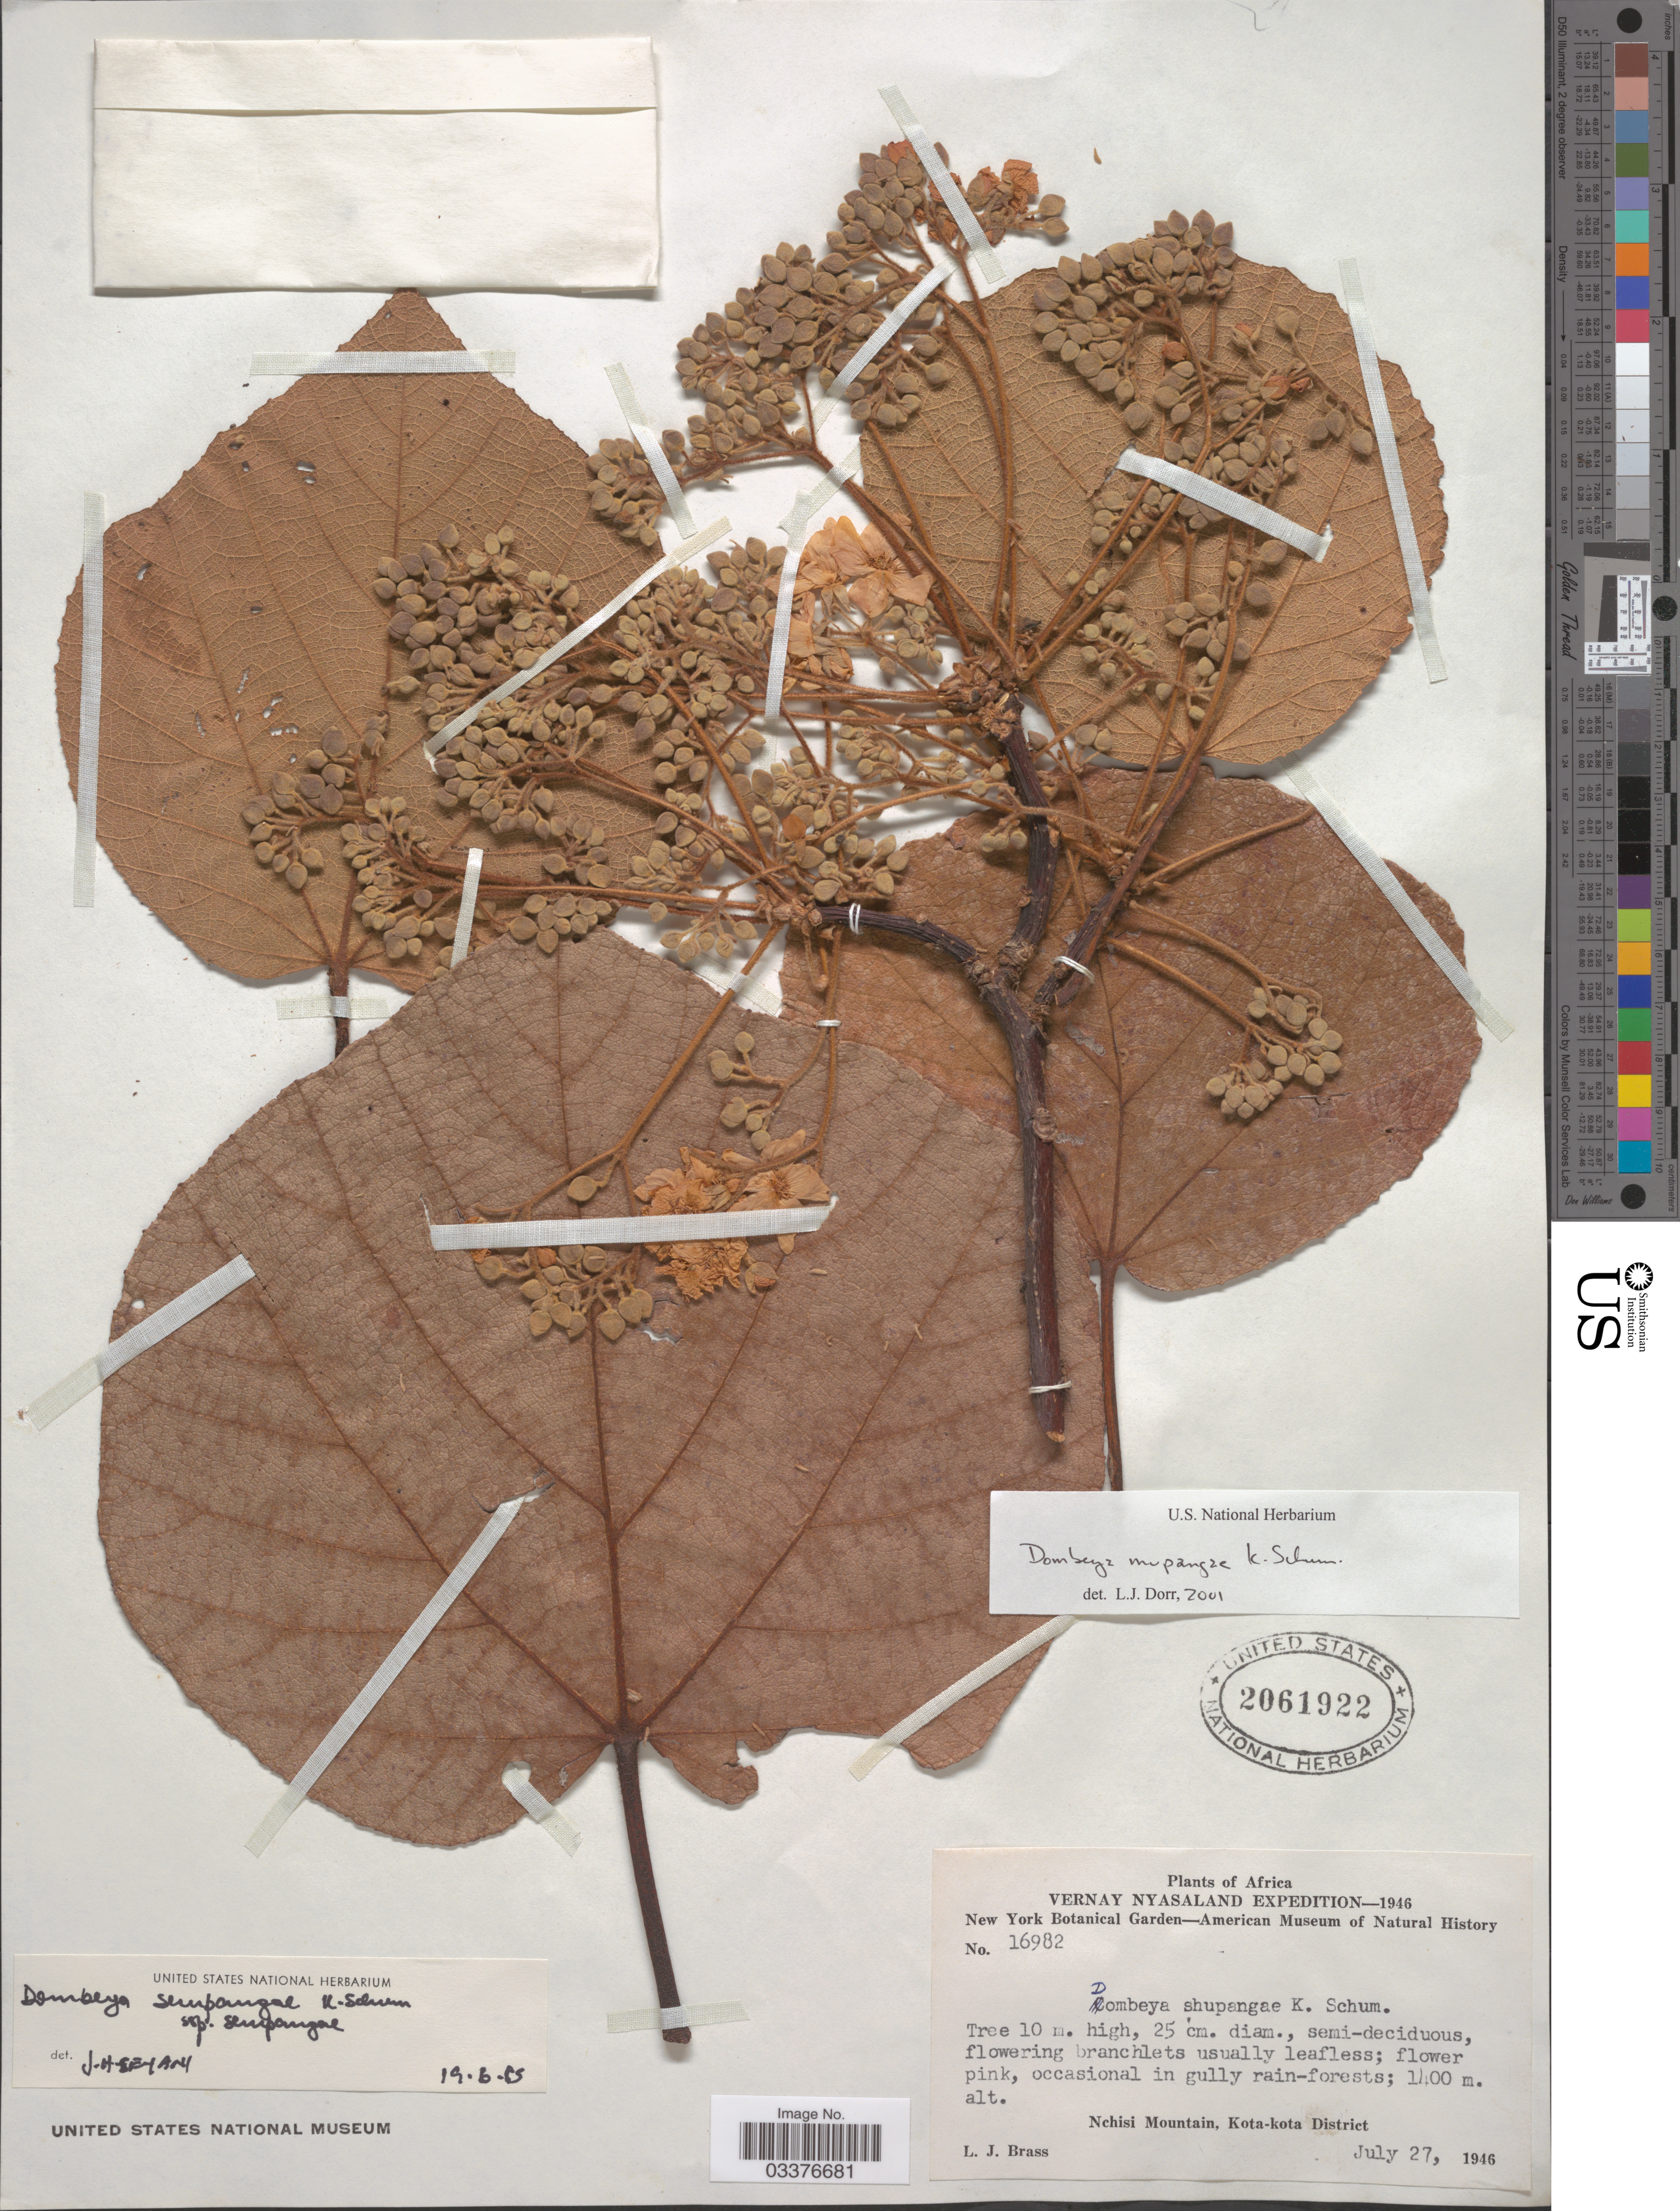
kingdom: Plantae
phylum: Tracheophyta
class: Magnoliopsida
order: Malvales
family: Malvaceae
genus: Dombeya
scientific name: Dombeya mupangae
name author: K. Schum.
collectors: L. J. Brass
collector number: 16982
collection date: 1946-07-27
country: Malawi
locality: Vernay Nyasaland. Nchisi Mountain, Kota-kota District.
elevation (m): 1400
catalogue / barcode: US 2061922